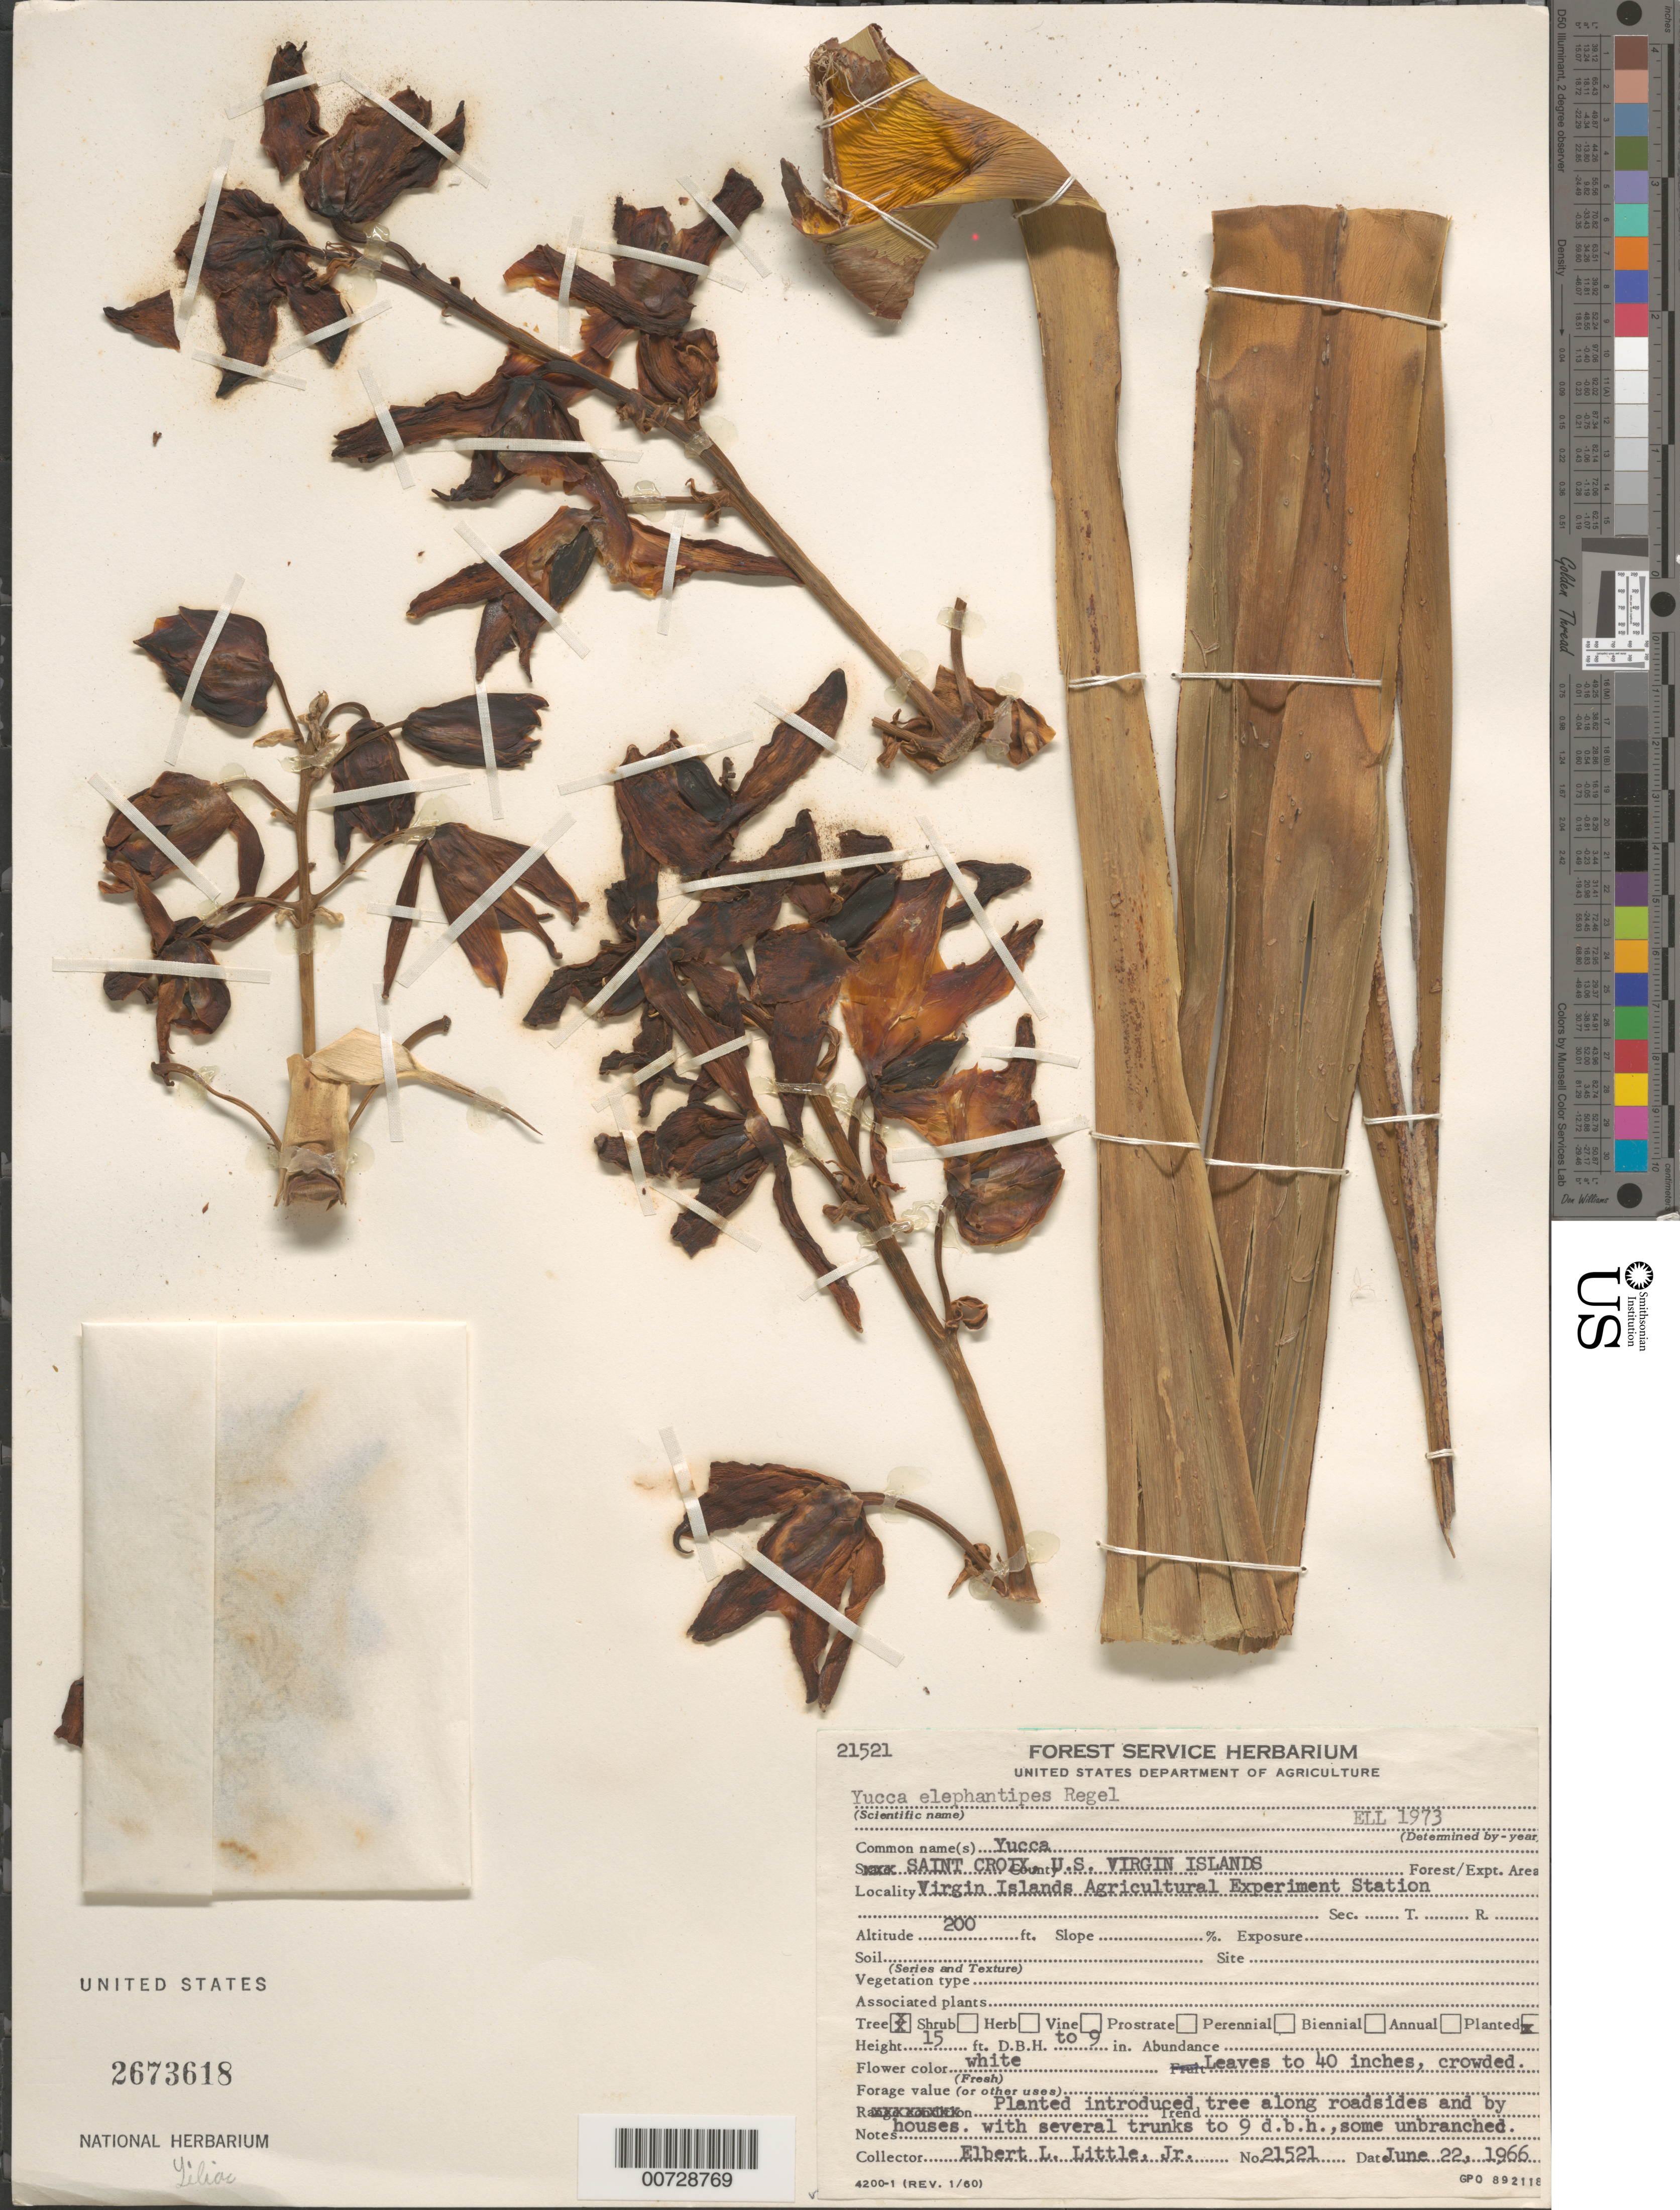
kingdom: Plantae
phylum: Tracheophyta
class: Liliopsida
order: Asparagales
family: Asparagaceae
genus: Yucca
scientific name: Yucca gigantea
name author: Lam.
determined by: Little, Elbert L., Jr., (FSSR), United States Department of Agriculture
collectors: E. L. Little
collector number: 21521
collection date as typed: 22 Jun 1966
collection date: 1966-06-22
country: U.S. Virgin Islands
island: St. Croix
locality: Virgin Island Agric. Exp. Station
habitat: Along roadsides and by houses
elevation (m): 61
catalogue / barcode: US 2673618